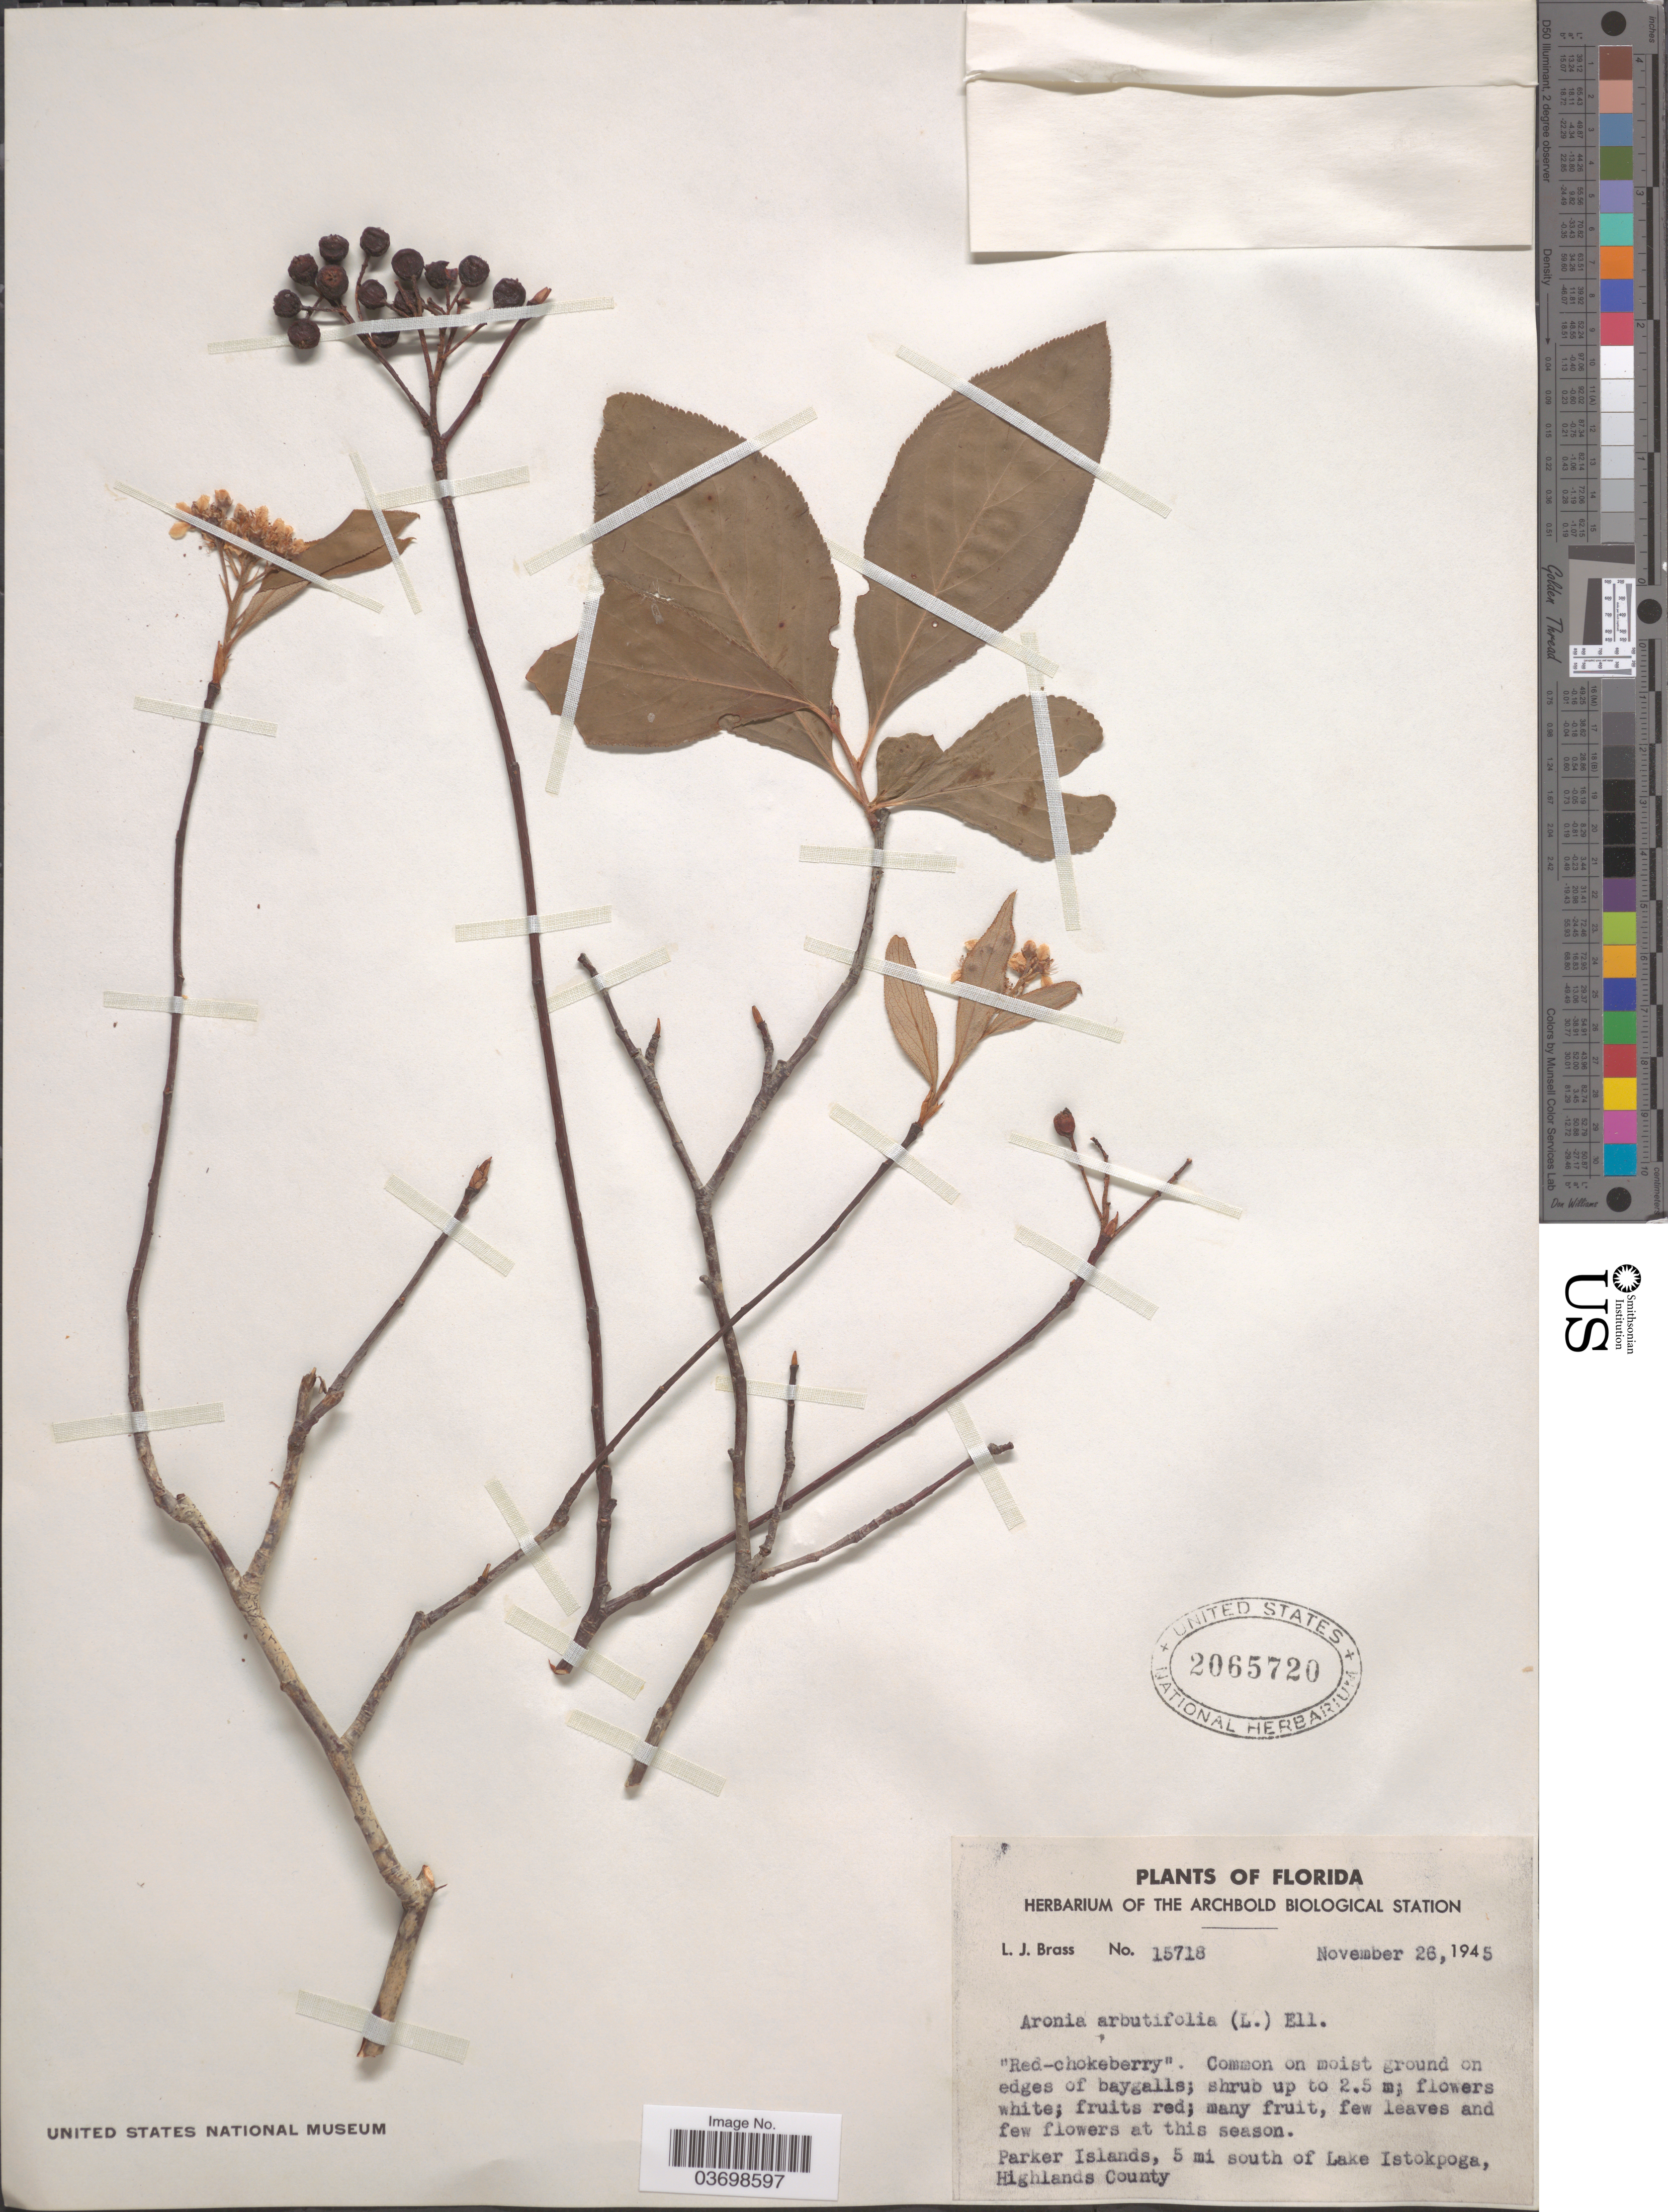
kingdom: Plantae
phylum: Tracheophyta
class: Magnoliopsida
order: Rosales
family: Rosaceae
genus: Aronia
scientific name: Aronia arbutifolia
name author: (L.) Pers.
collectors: L. J. Brass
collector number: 15718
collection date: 1945-11-26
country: United States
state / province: Florida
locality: Parker Islands, 5 mi south of Lake Istokpoga, Highlands County.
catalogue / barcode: US 2065720